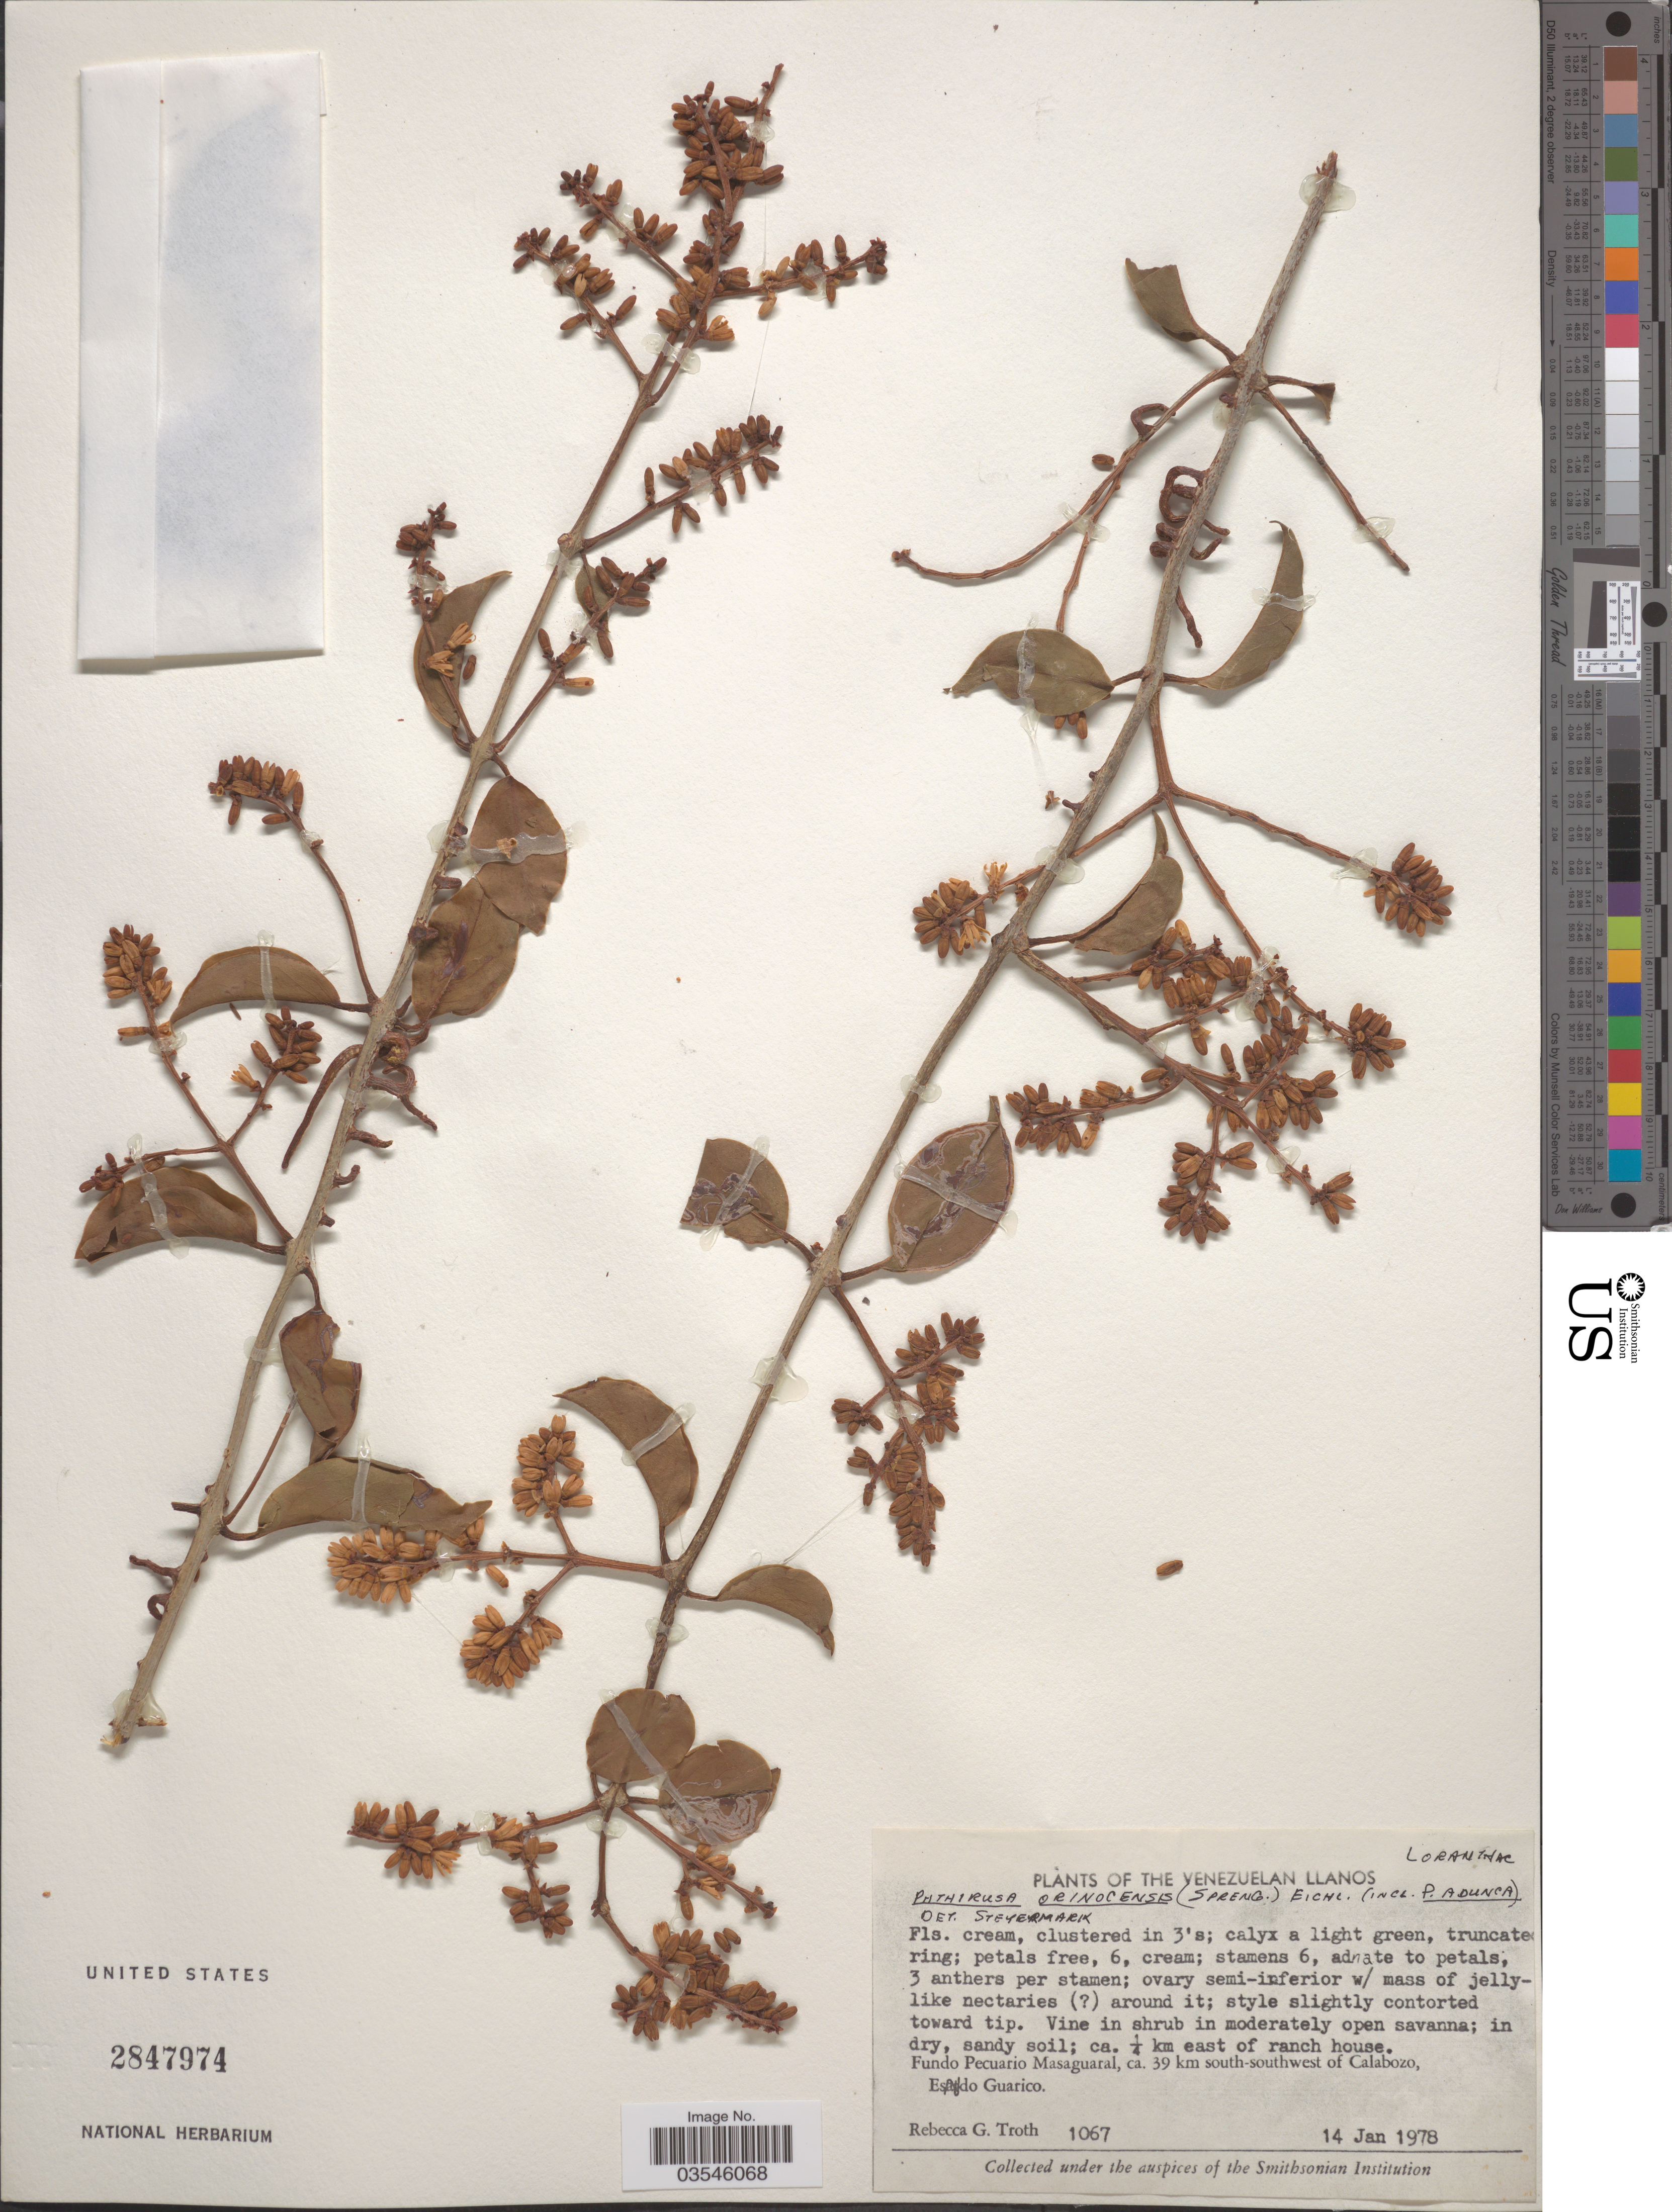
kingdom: Plantae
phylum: Tracheophyta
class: Magnoliopsida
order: Santalales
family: Loranthaceae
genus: Phthirusa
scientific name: Phthirusa orinocensis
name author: (Spreng.) Eichler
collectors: R. Troth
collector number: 1067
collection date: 1978-01-14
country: Venezuela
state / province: Guárico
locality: The Venezuelan Llanos. Ca. ¼ km east of ranch house. Fundo Pecuario Masaguaral, ca. 39 km south-southwest of Calabozo.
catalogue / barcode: US 2847974